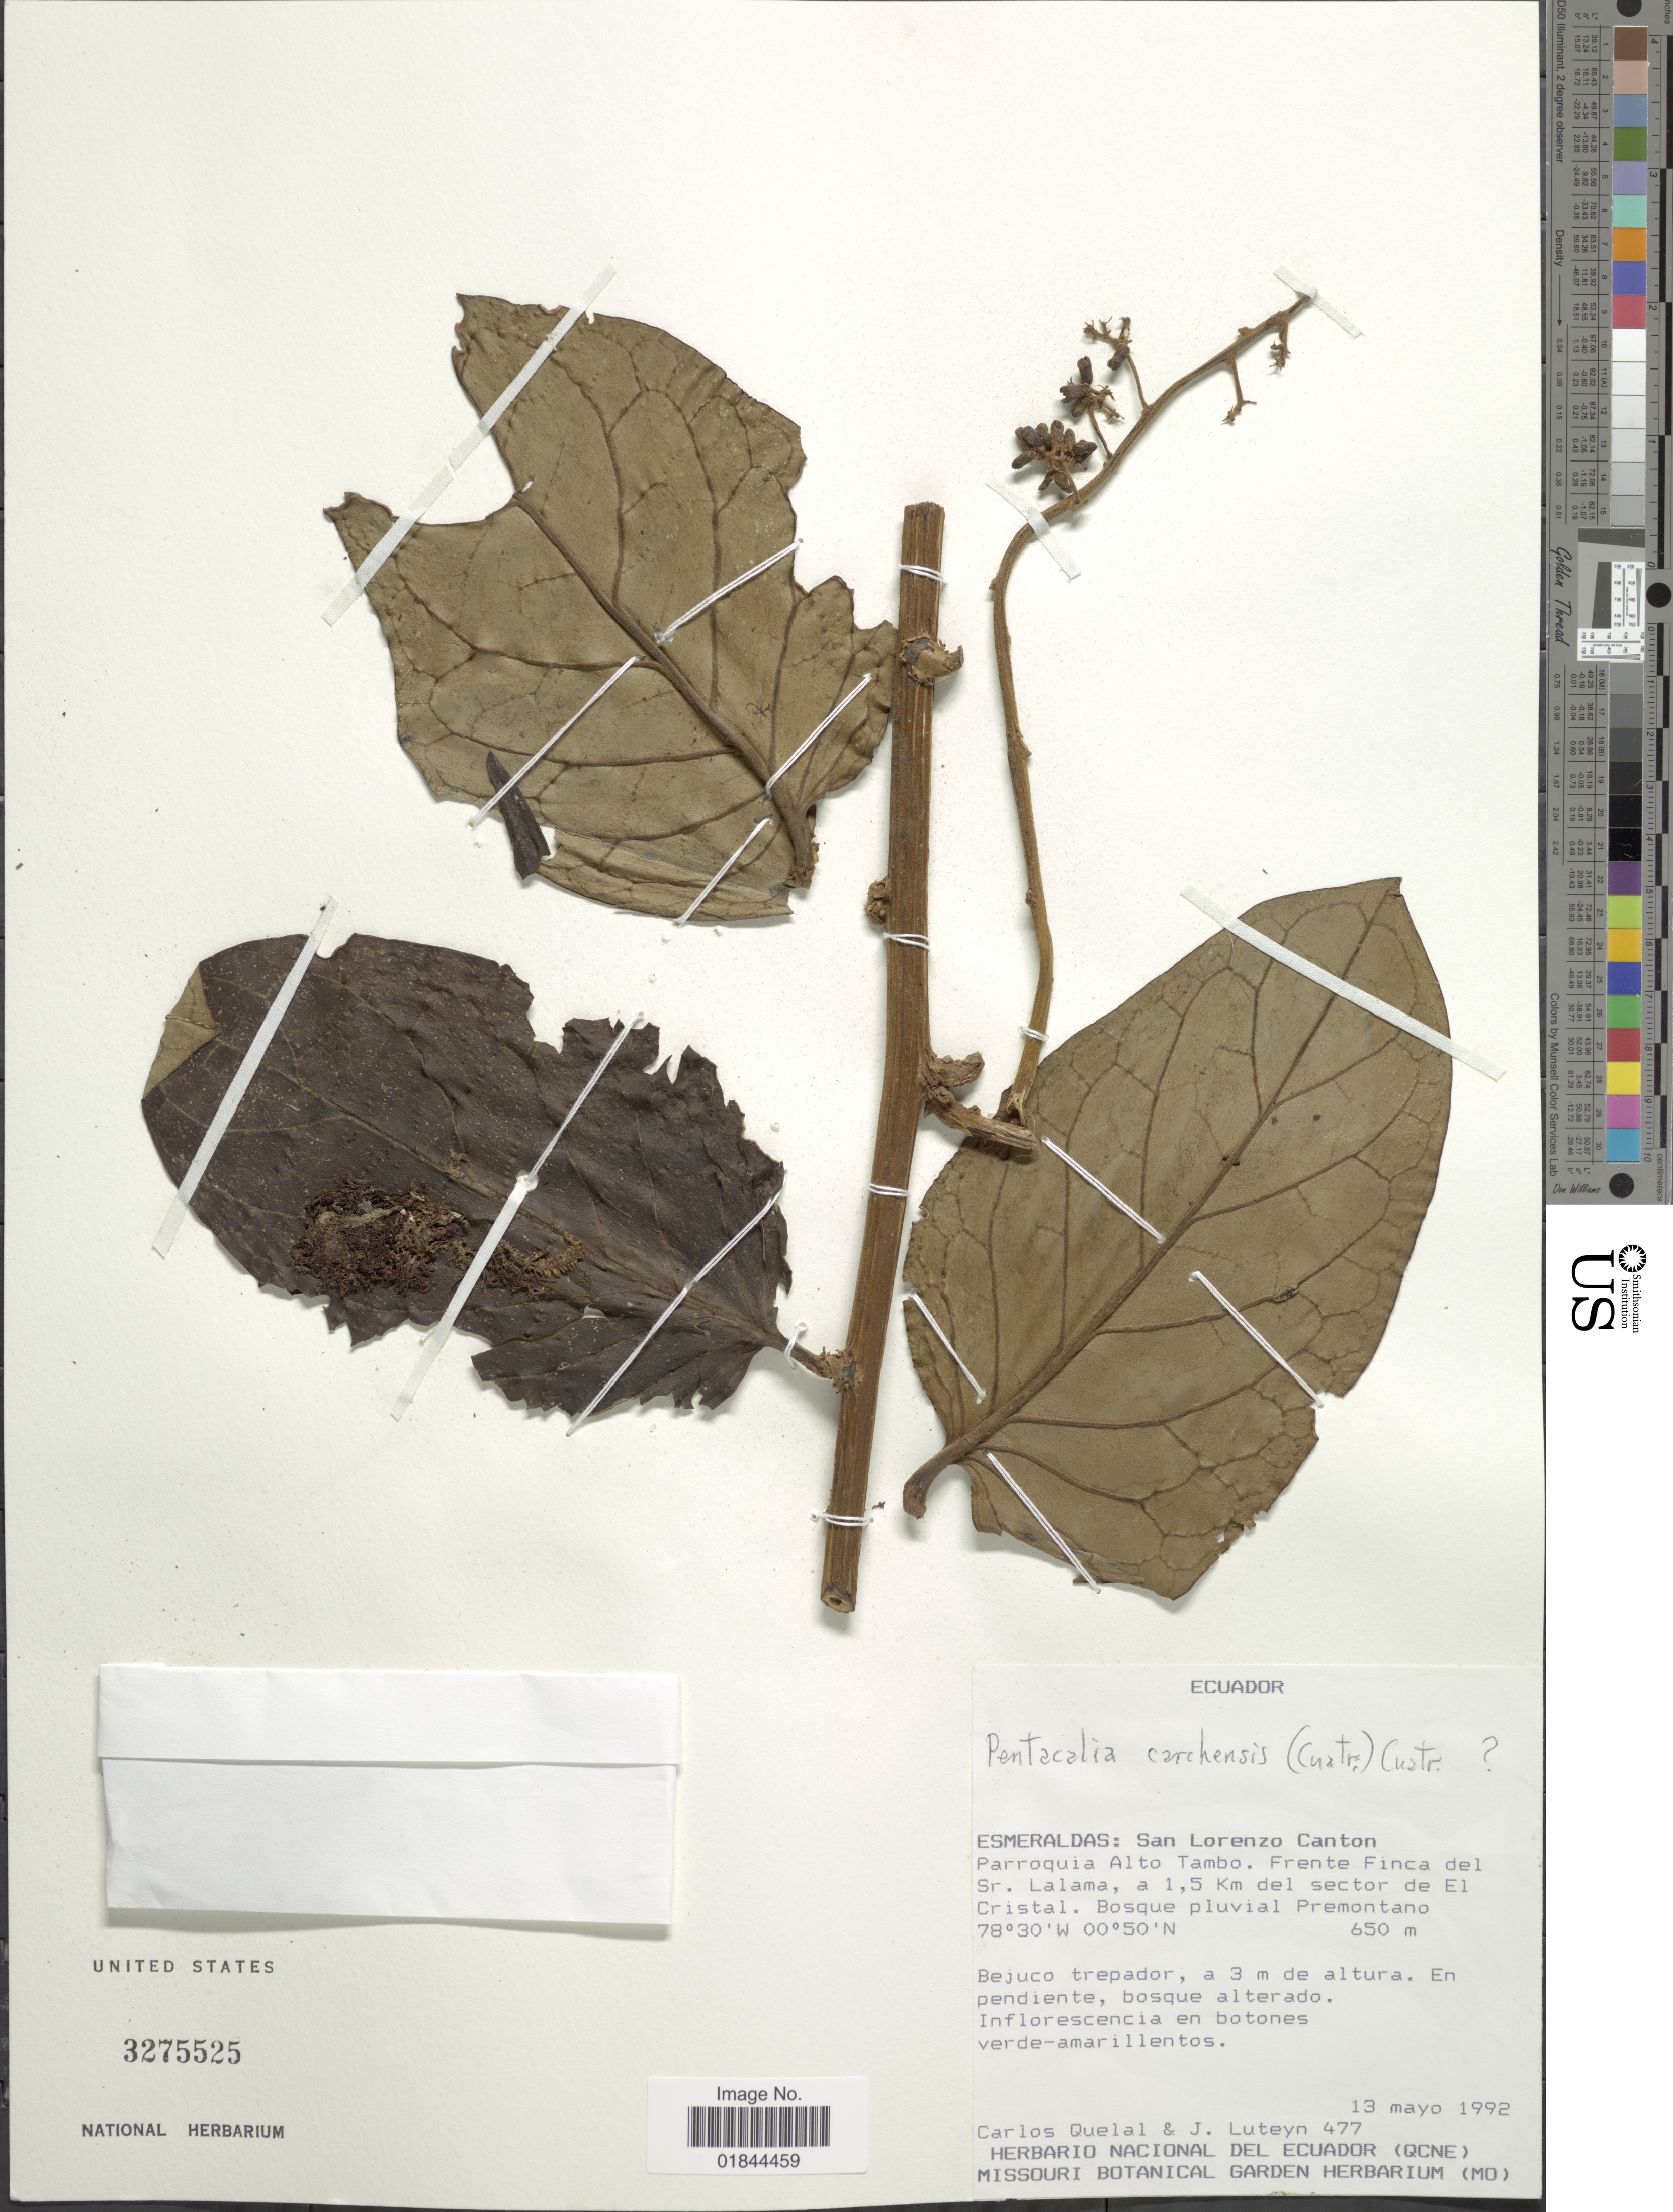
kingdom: Plantae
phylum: Tracheophyta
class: Magnoliopsida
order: Asterales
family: Asteraceae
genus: Pentacalia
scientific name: Pentacalia carchiensis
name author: (Cuatrec.) Cuatrec.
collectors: C. Quelal & J. L. Luteyn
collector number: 477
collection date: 1992-05-13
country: Ecuador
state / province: Esmeraldas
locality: San Loreanzo Canton, Parroquia Alto Tambo. Frente Finca del Sr. Lalama, a 1,5 Km del sector de El Cristal. Bosque pluvial Premontano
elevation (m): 650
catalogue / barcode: US 3275525